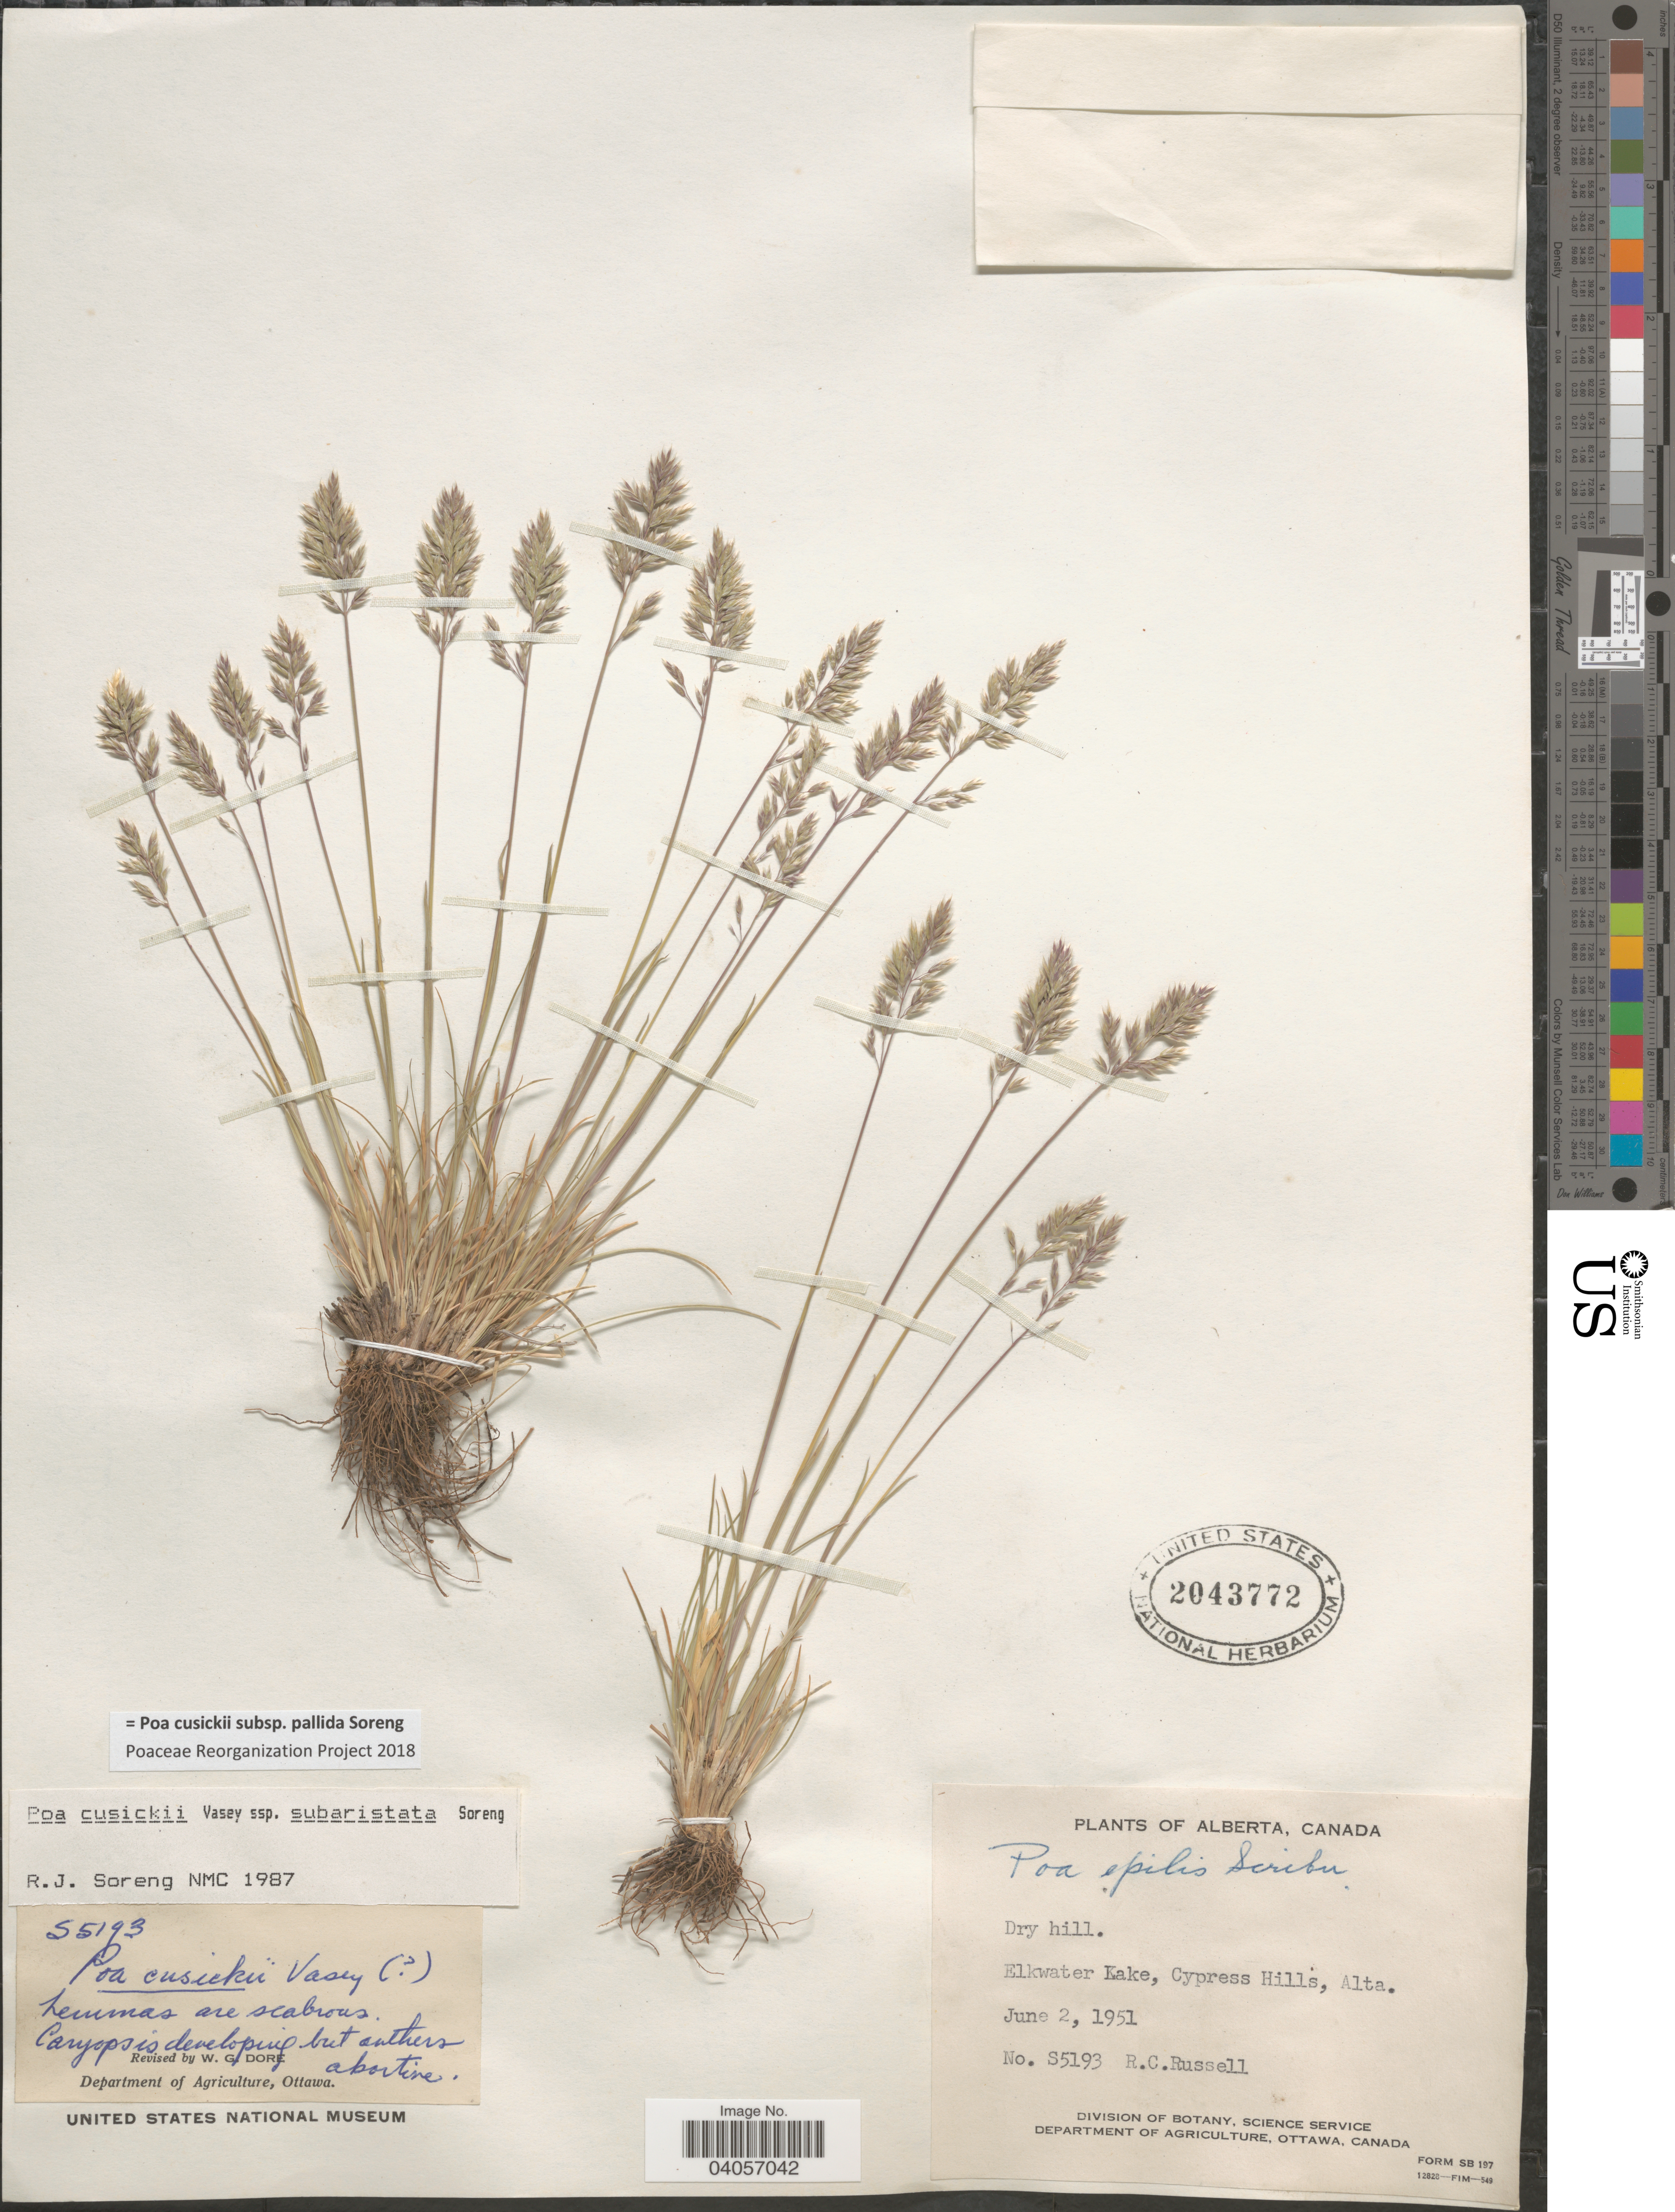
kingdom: Plantae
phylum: Tracheophyta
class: Liliopsida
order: Poales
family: Poaceae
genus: Poa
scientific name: Poa cusickii subsp. pallida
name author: Soreng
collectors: R. Russell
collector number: S5193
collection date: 1951-06-02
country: Canada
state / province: Alberta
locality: Elkwater Lake, Cypress Hills.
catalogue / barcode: US 2043772